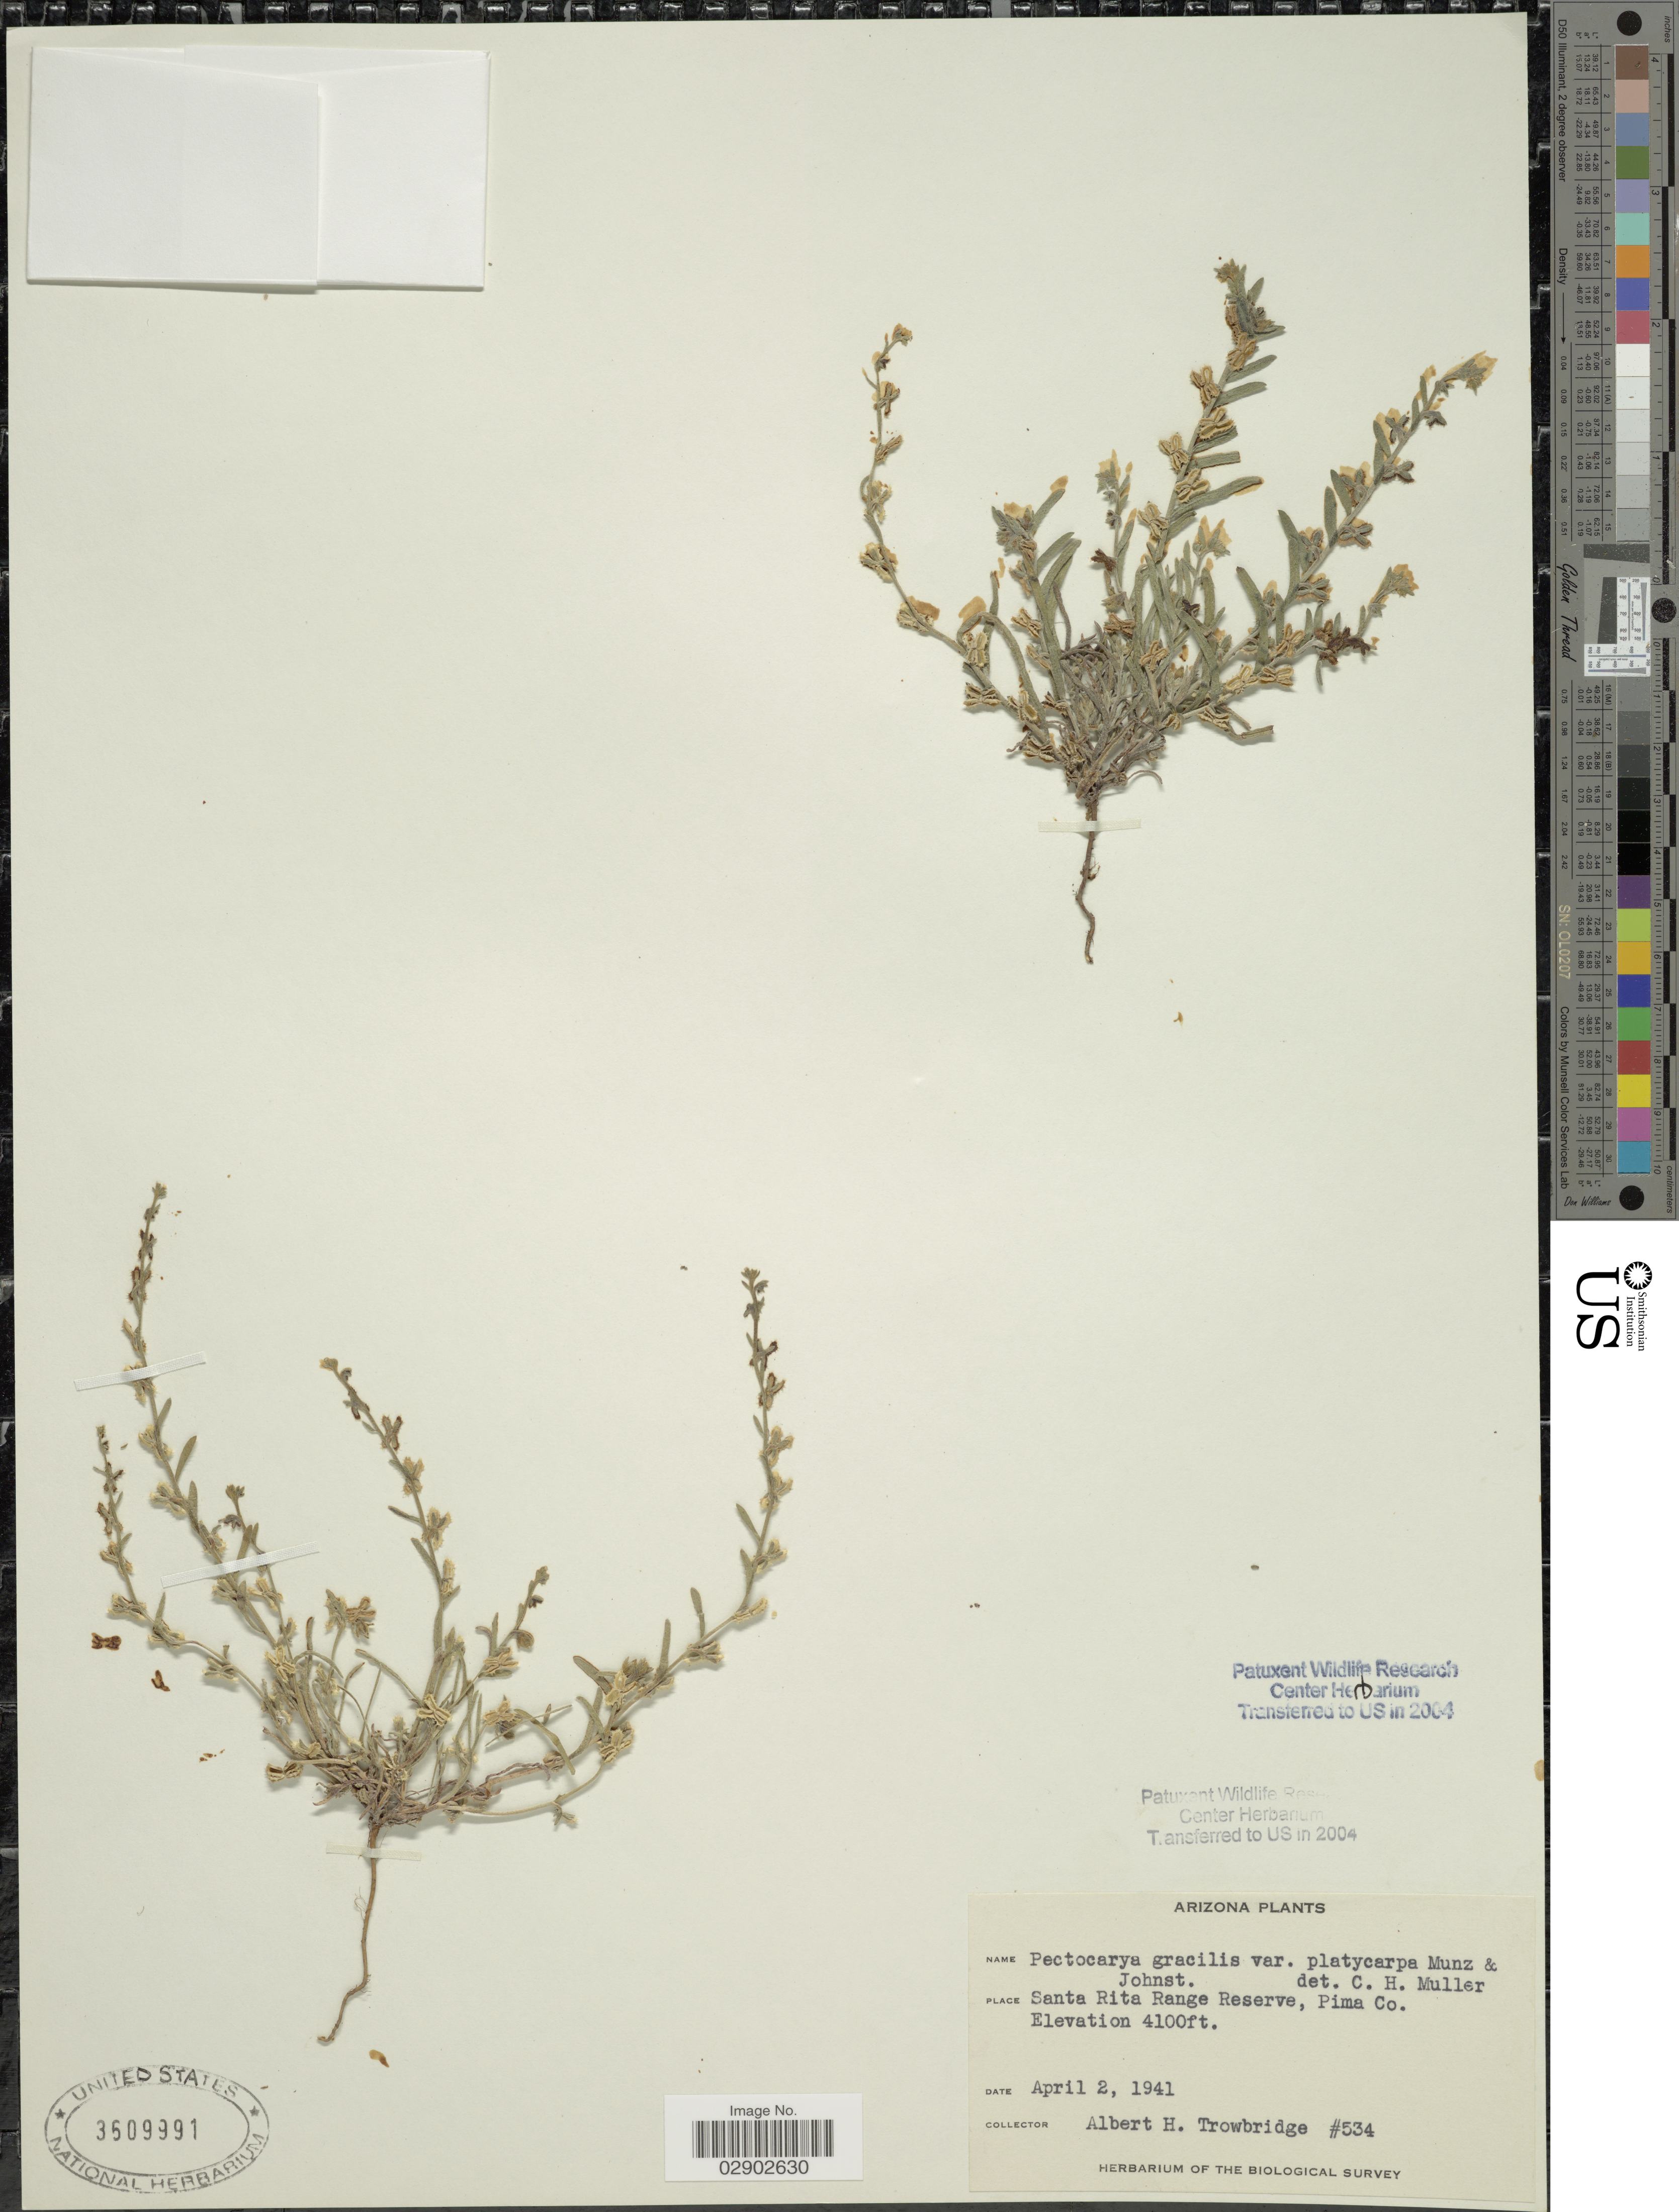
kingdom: Plantae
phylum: Tracheophyta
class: Magnoliopsida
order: Boraginales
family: Boraginaceae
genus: Pectocarya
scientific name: Pectocarya gracilis var. platycarpa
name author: Munz & I.M. Johnst.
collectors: A. H. Trowbridge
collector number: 534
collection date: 1941-04-02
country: United States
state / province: Arizona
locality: Santa Rita Range Reserve, Pima Co.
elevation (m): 1250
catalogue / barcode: US 3609991